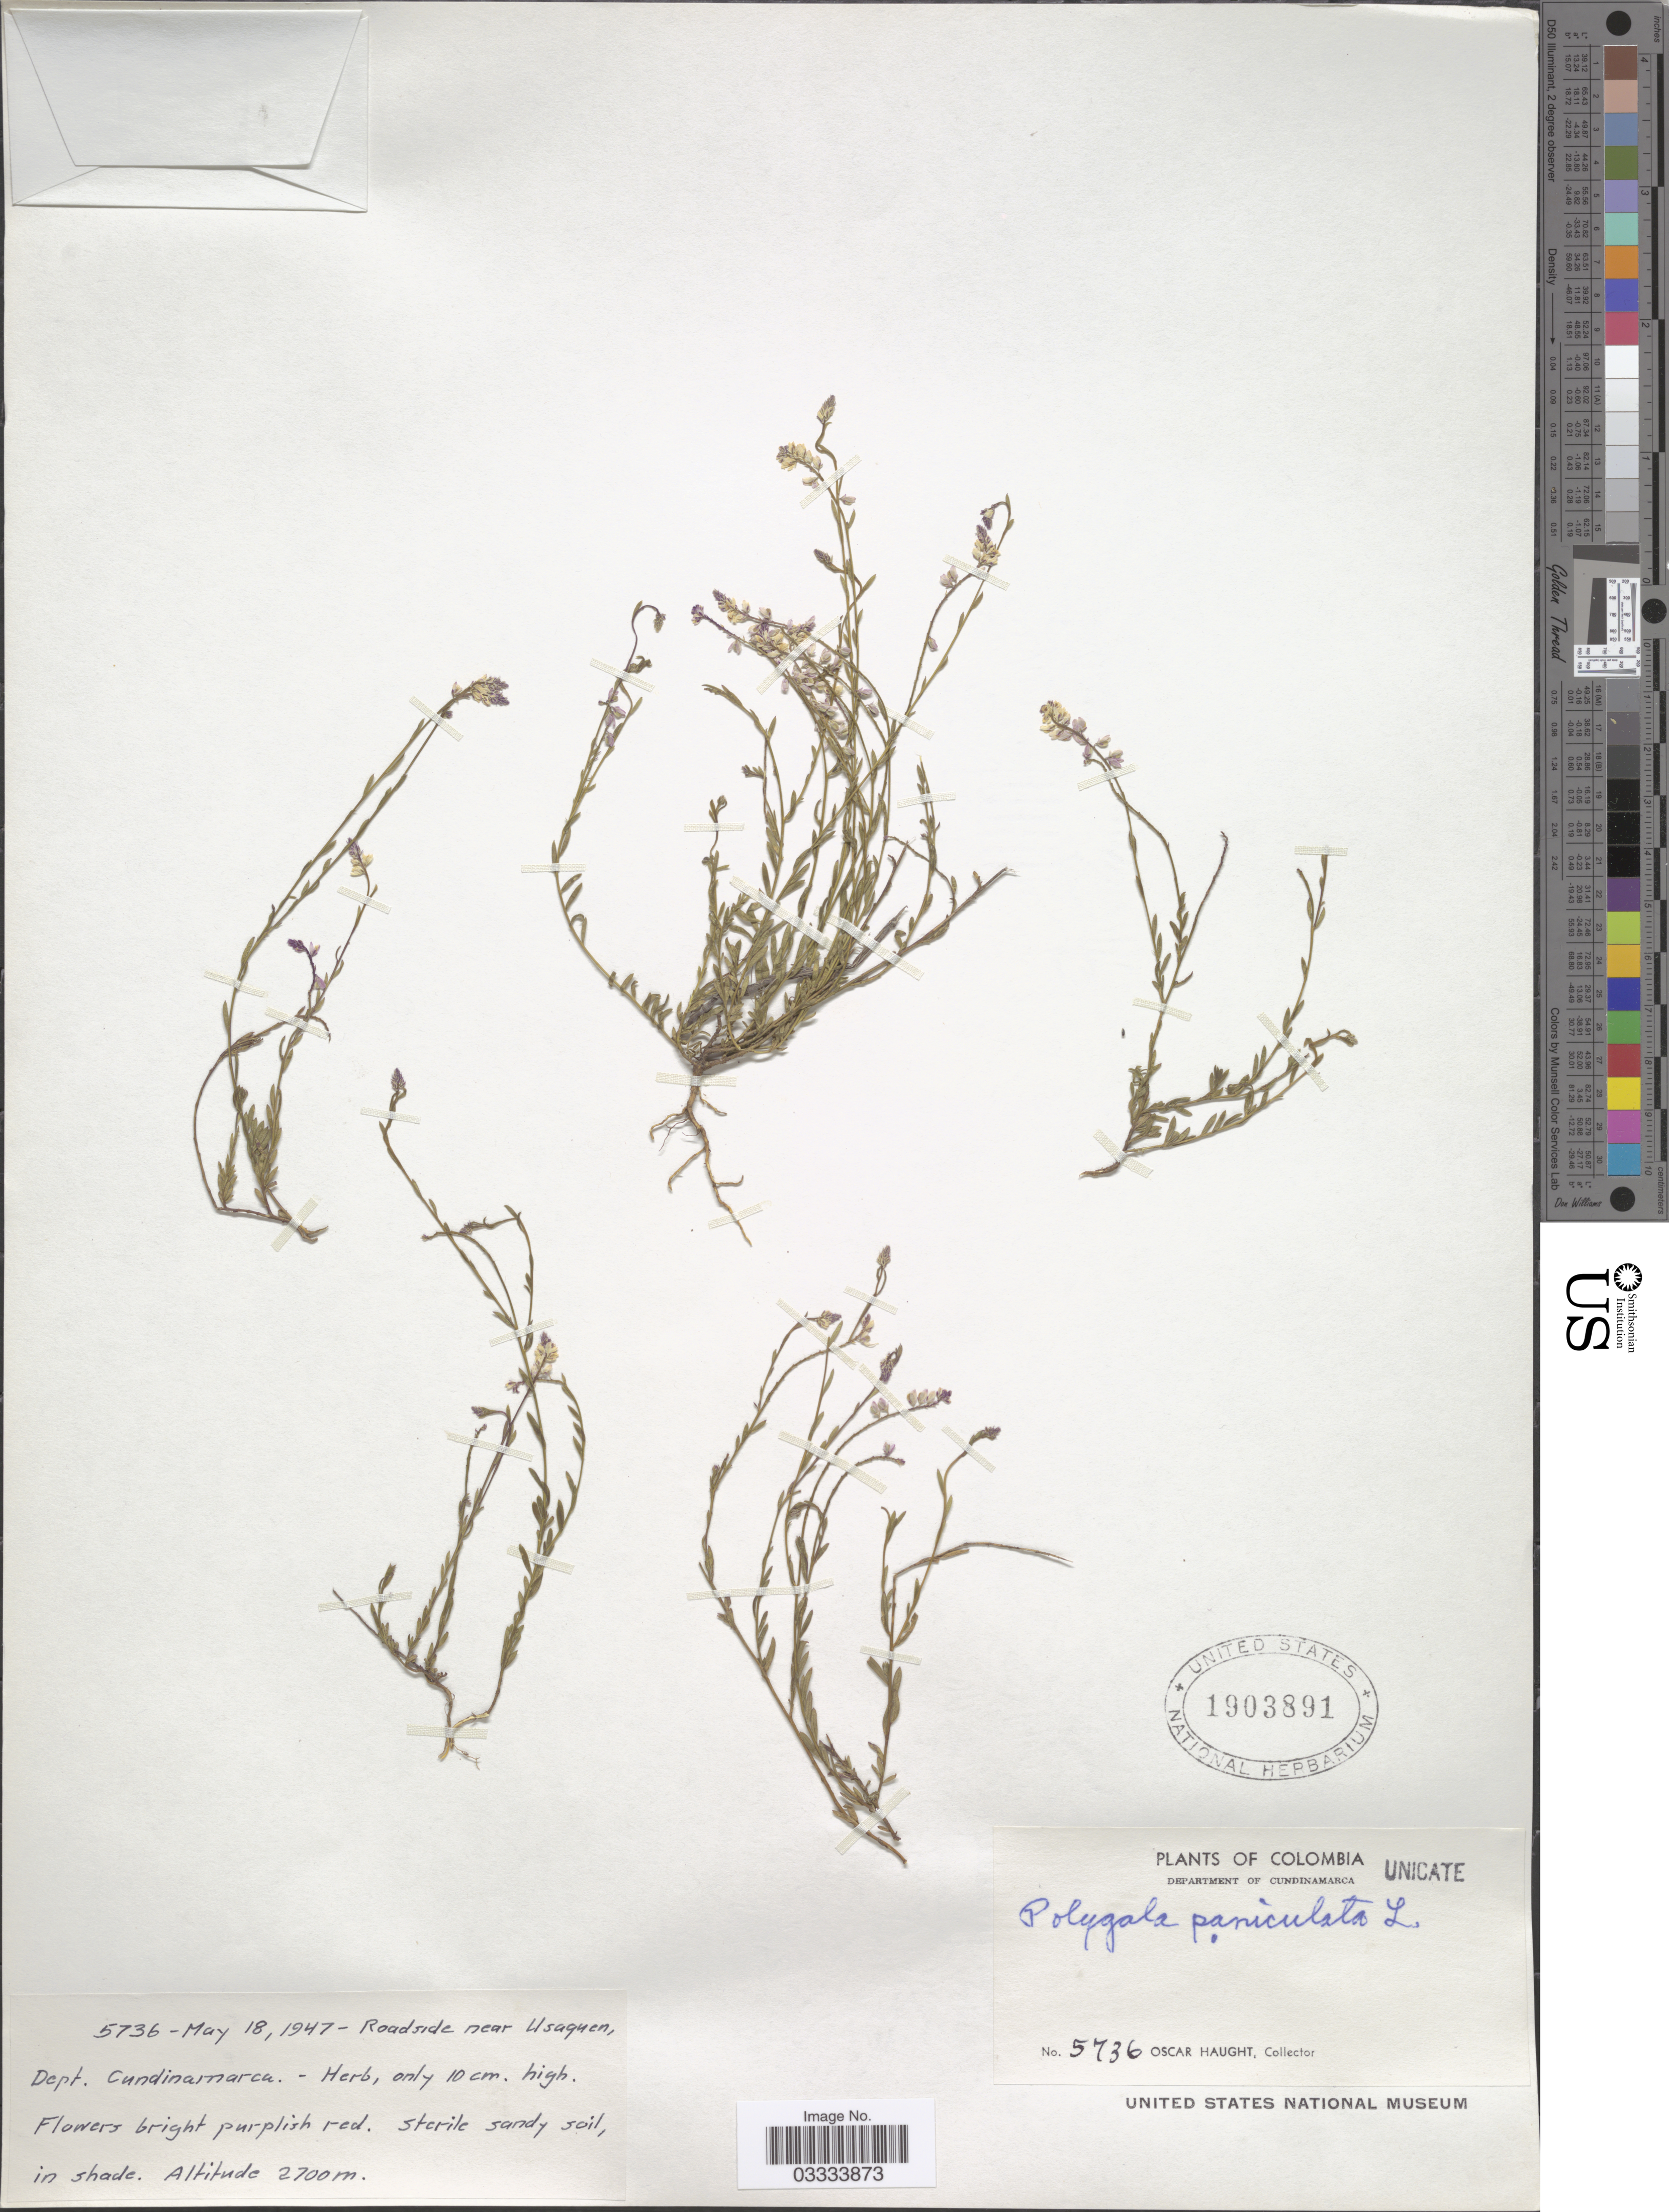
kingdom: Plantae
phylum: Tracheophyta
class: Magnoliopsida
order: Fabales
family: Polygalaceae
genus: Polygala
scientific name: Polygala paniculata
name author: L.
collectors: O. L. Haught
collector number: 5736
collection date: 1947-05-18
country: Colombia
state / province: Cundinamarca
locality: Department of Cundinamarca. Roadside near Usaquen.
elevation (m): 2700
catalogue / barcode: US 1903891